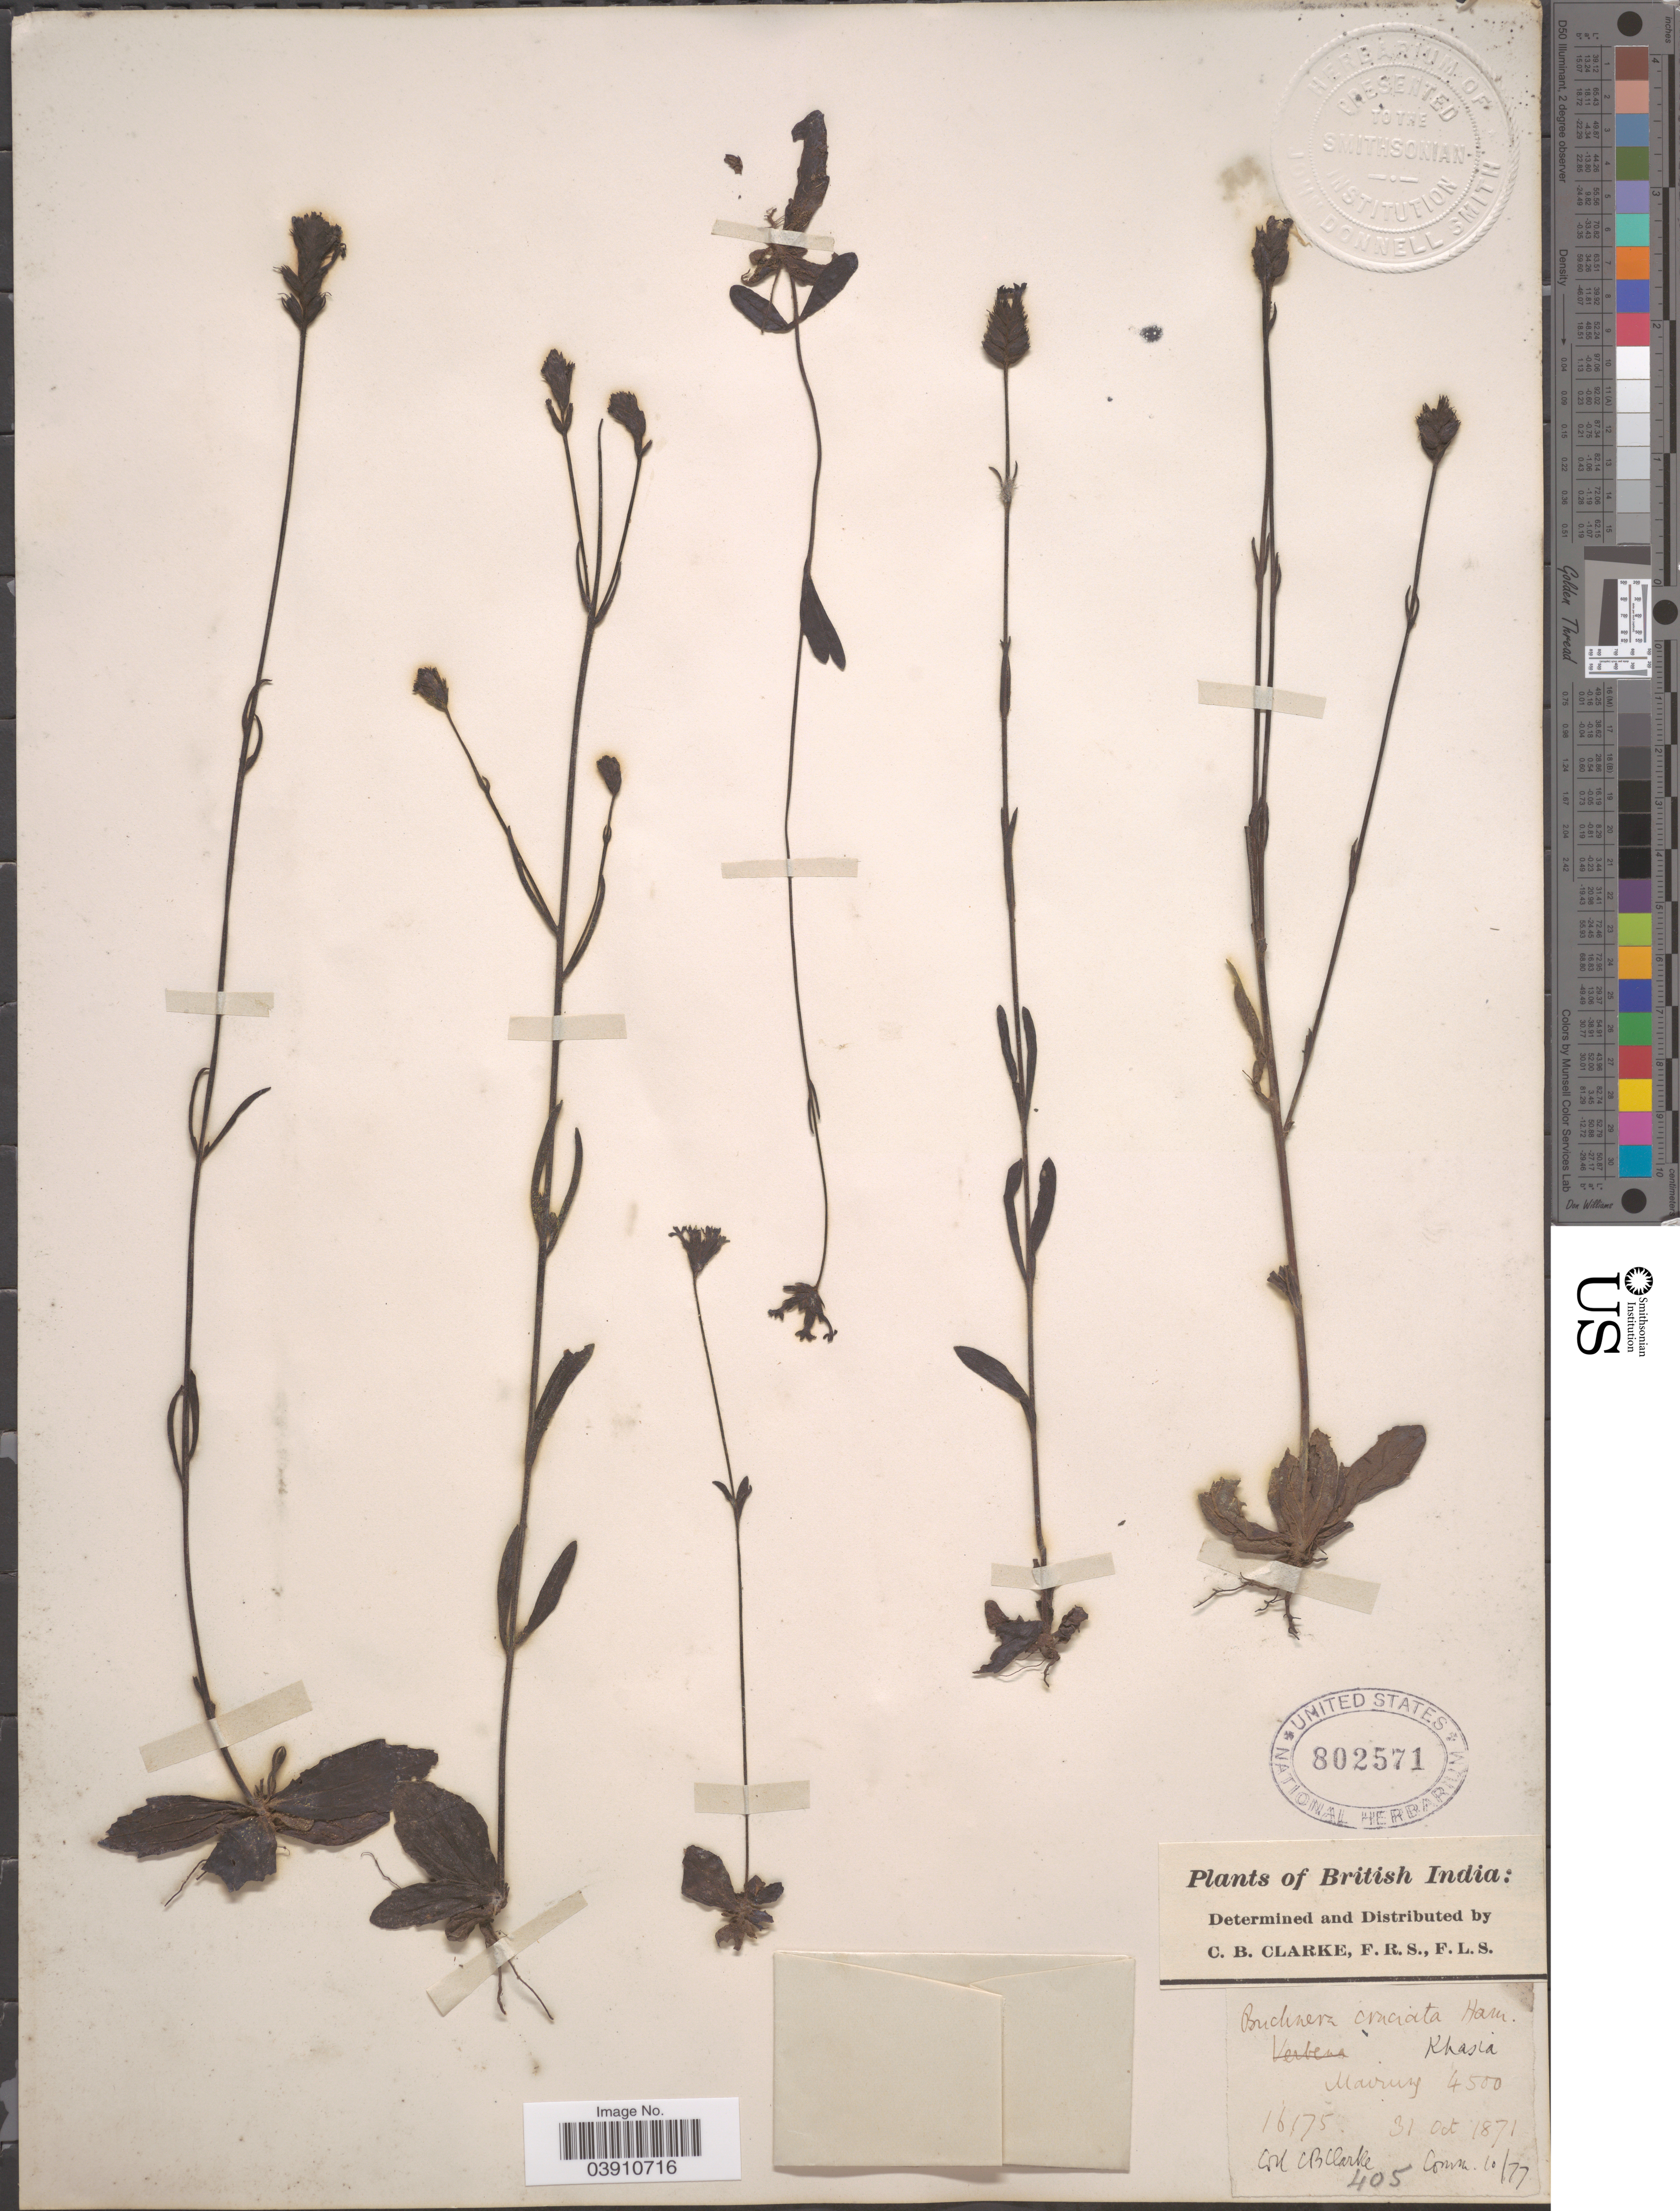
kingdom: Plantae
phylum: Tracheophyta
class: Magnoliopsida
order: Lamiales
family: Orobanchaceae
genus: Buchnera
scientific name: Buchnera cruciata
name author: Ham.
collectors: C. B. Clarke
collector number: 16175/405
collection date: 1871-10-31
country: India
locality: British India: Khasia. Mairang.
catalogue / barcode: US 802571